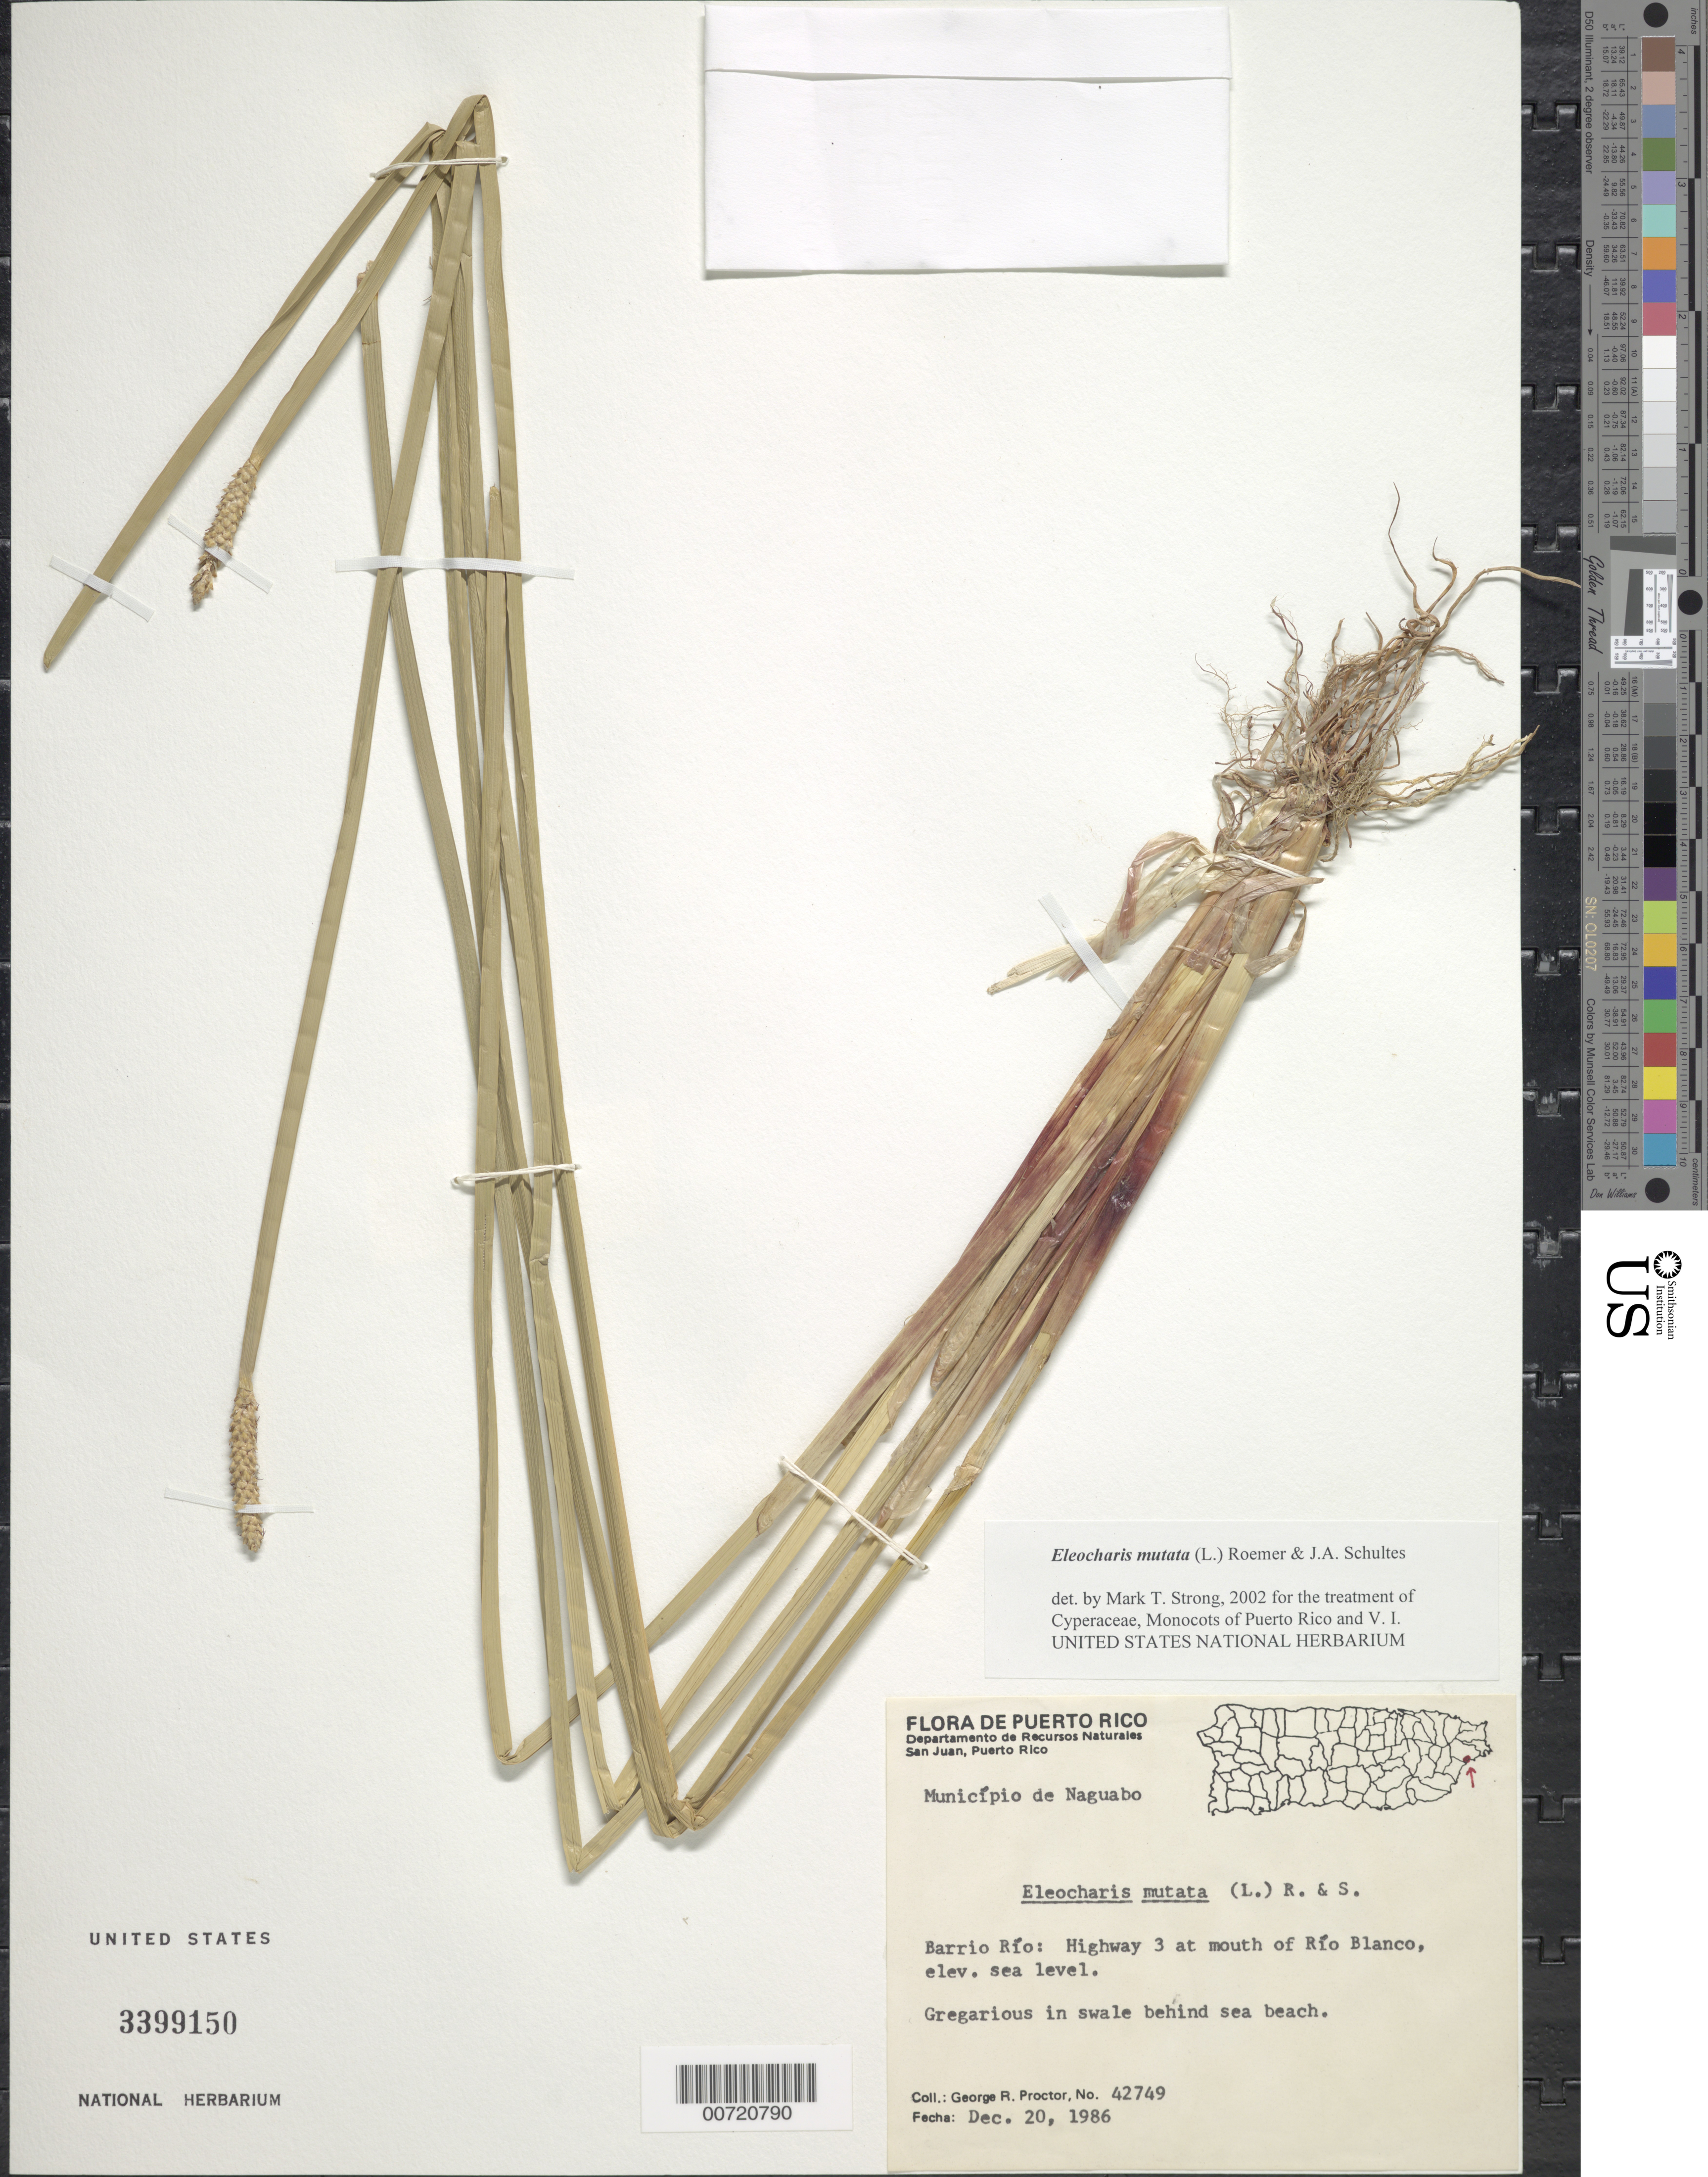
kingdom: Plantae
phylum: Tracheophyta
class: Liliopsida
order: Poales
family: Cyperaceae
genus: Eleocharis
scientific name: Eleocharis flavescens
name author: (Poir.) Urb.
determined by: Strong, M. T., (US), Smithsonian Institution - National Museum of Natural History (UNITED STATES)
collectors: G. R. Proctor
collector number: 42749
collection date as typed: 20 Dec 1986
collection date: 1986-12-20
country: Puerto Rico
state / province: Naguabo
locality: Naguabo: Barrio Río: Highway 3 at mouth of Río Blanco.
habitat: In swale behind sea beach.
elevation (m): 0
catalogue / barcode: US 3399150